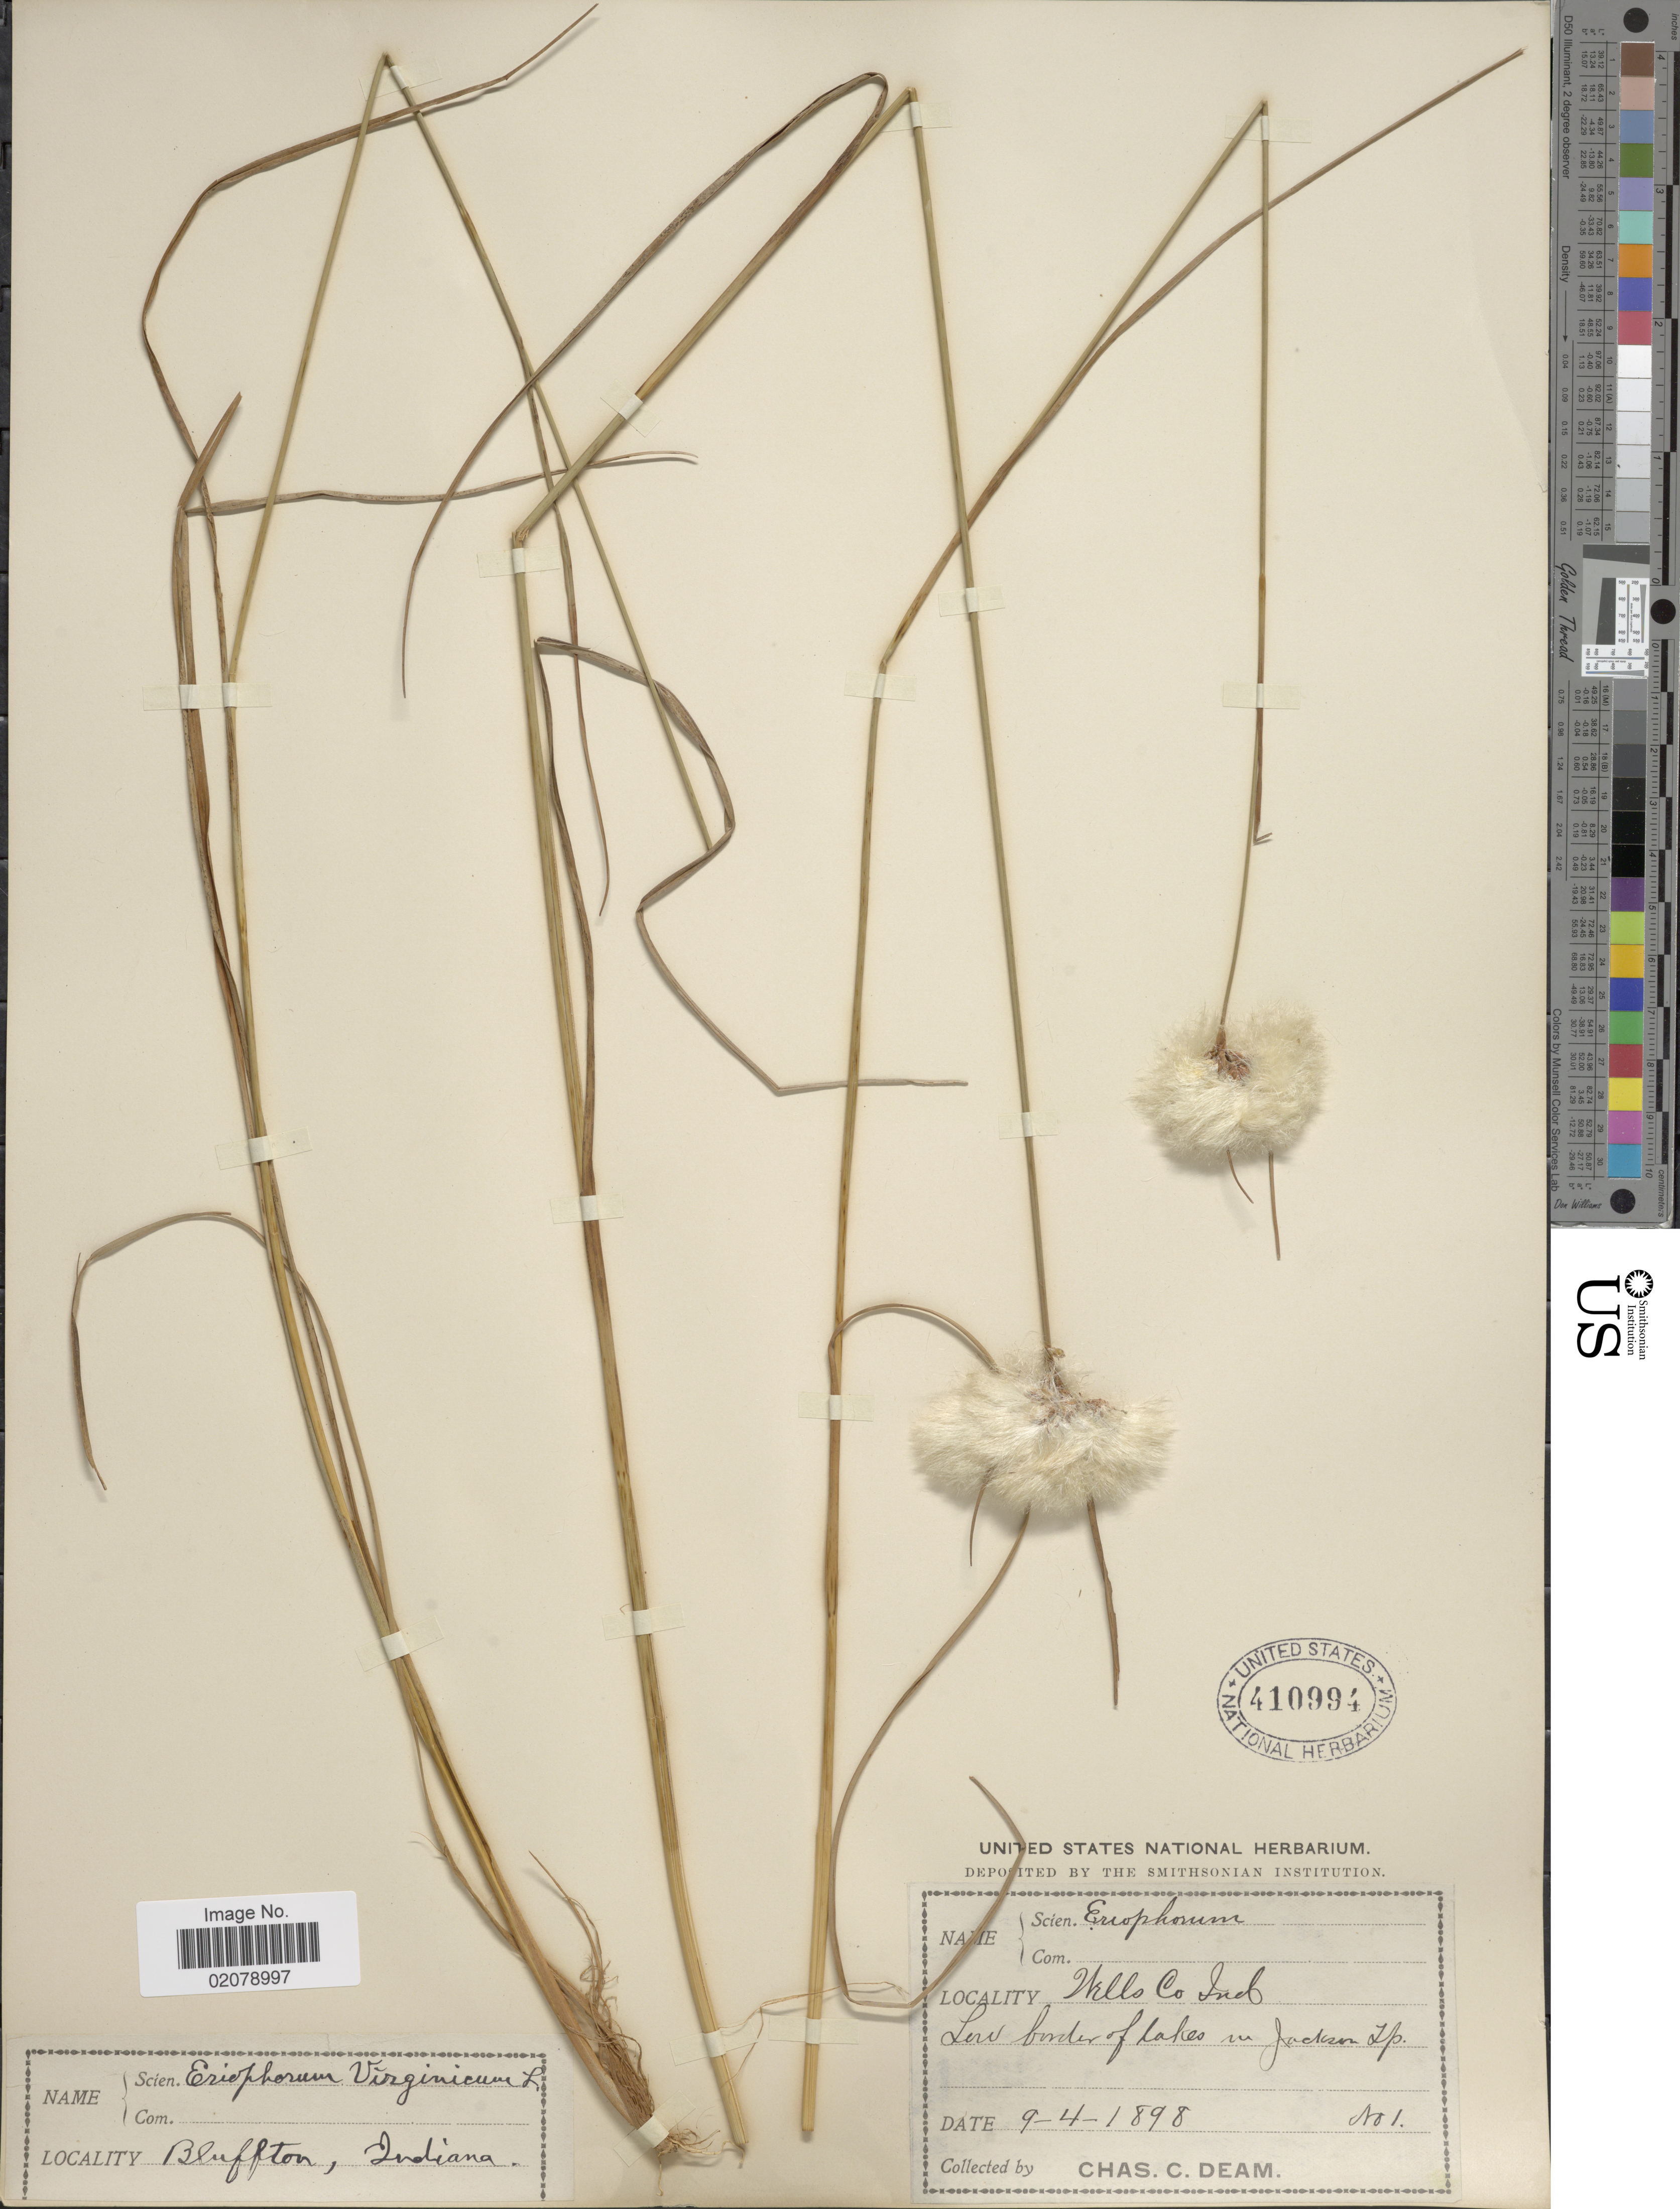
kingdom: Plantae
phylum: Tracheophyta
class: Liliopsida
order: Poales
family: Cyperaceae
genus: Eriophorum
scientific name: Eriophorum virginicum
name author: L.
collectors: C. C. Deam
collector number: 1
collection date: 1898-04-09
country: United States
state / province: Indiana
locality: Bluffton, Wells Co., Indiana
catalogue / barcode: US 410994